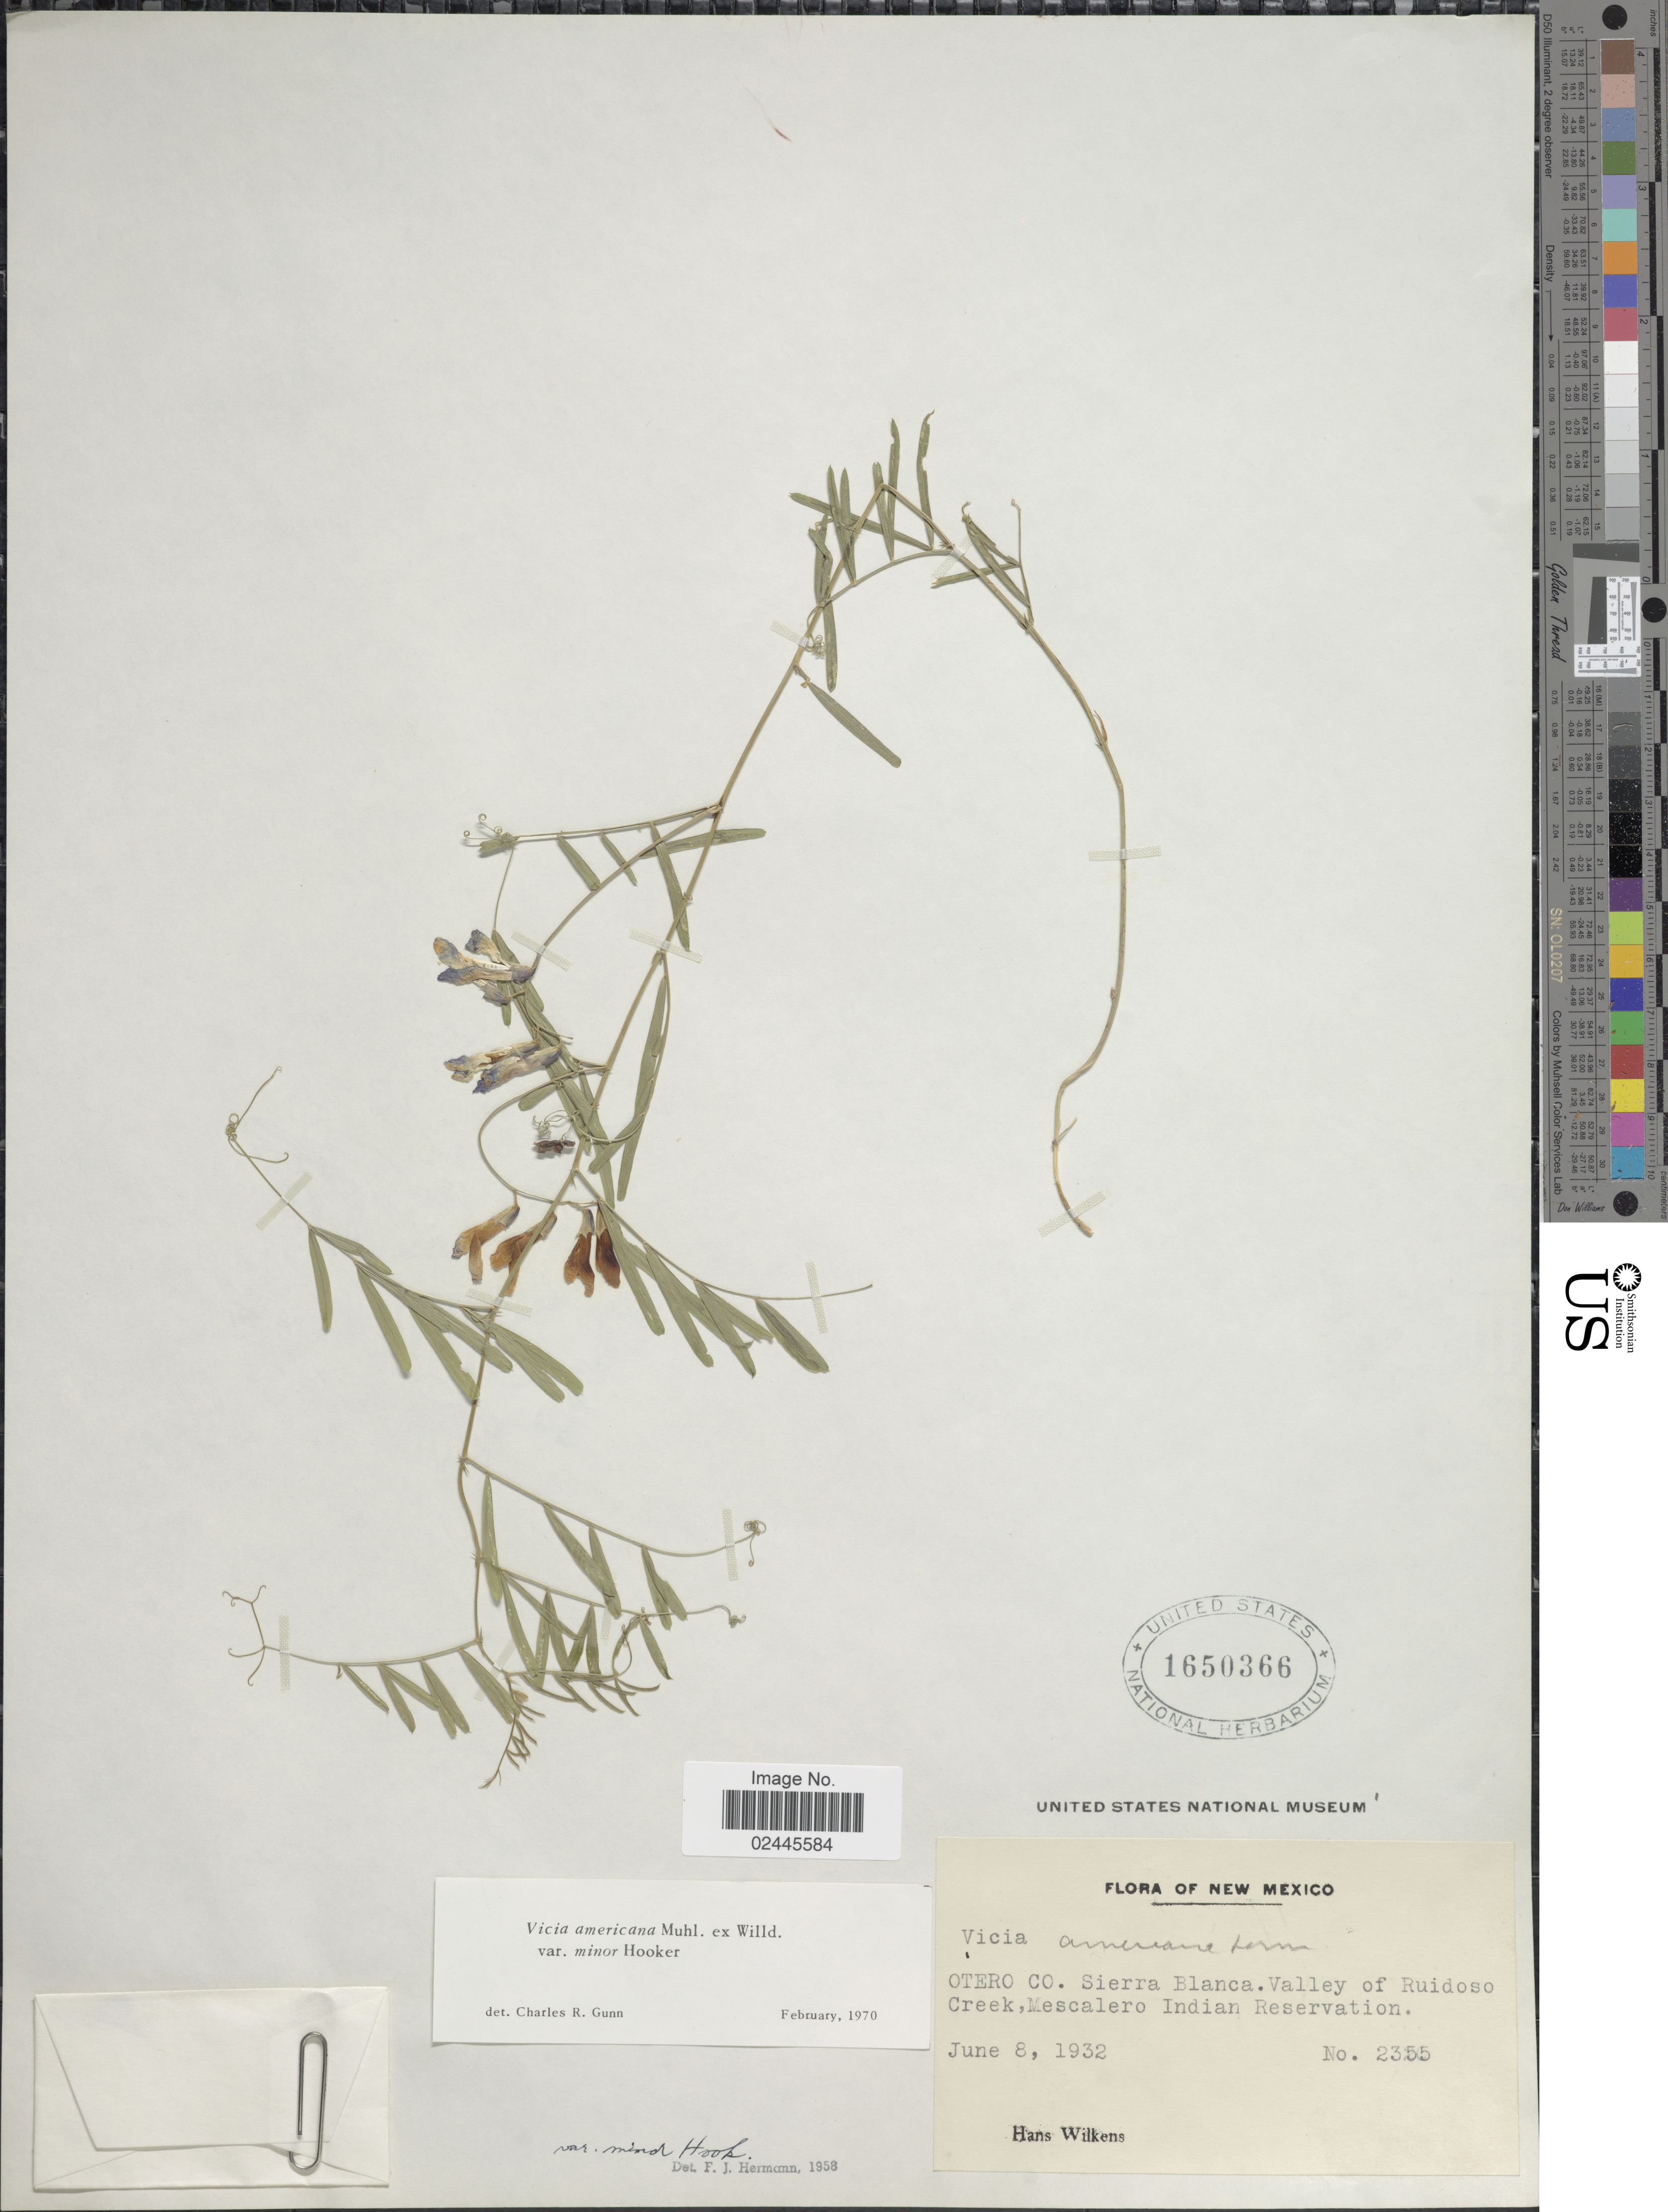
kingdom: Plantae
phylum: Tracheophyta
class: Magnoliopsida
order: Fabales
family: Fabaceae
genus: Vicia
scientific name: Vicia americana var. minor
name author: Hook.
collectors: H. Wilkens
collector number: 2355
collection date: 1932-06-08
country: United States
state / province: New Mexico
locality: Otero Co., Sierre Blanca, Valley of Ruidoso Creek, Mescalero Indian Reservation.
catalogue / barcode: US 1650366